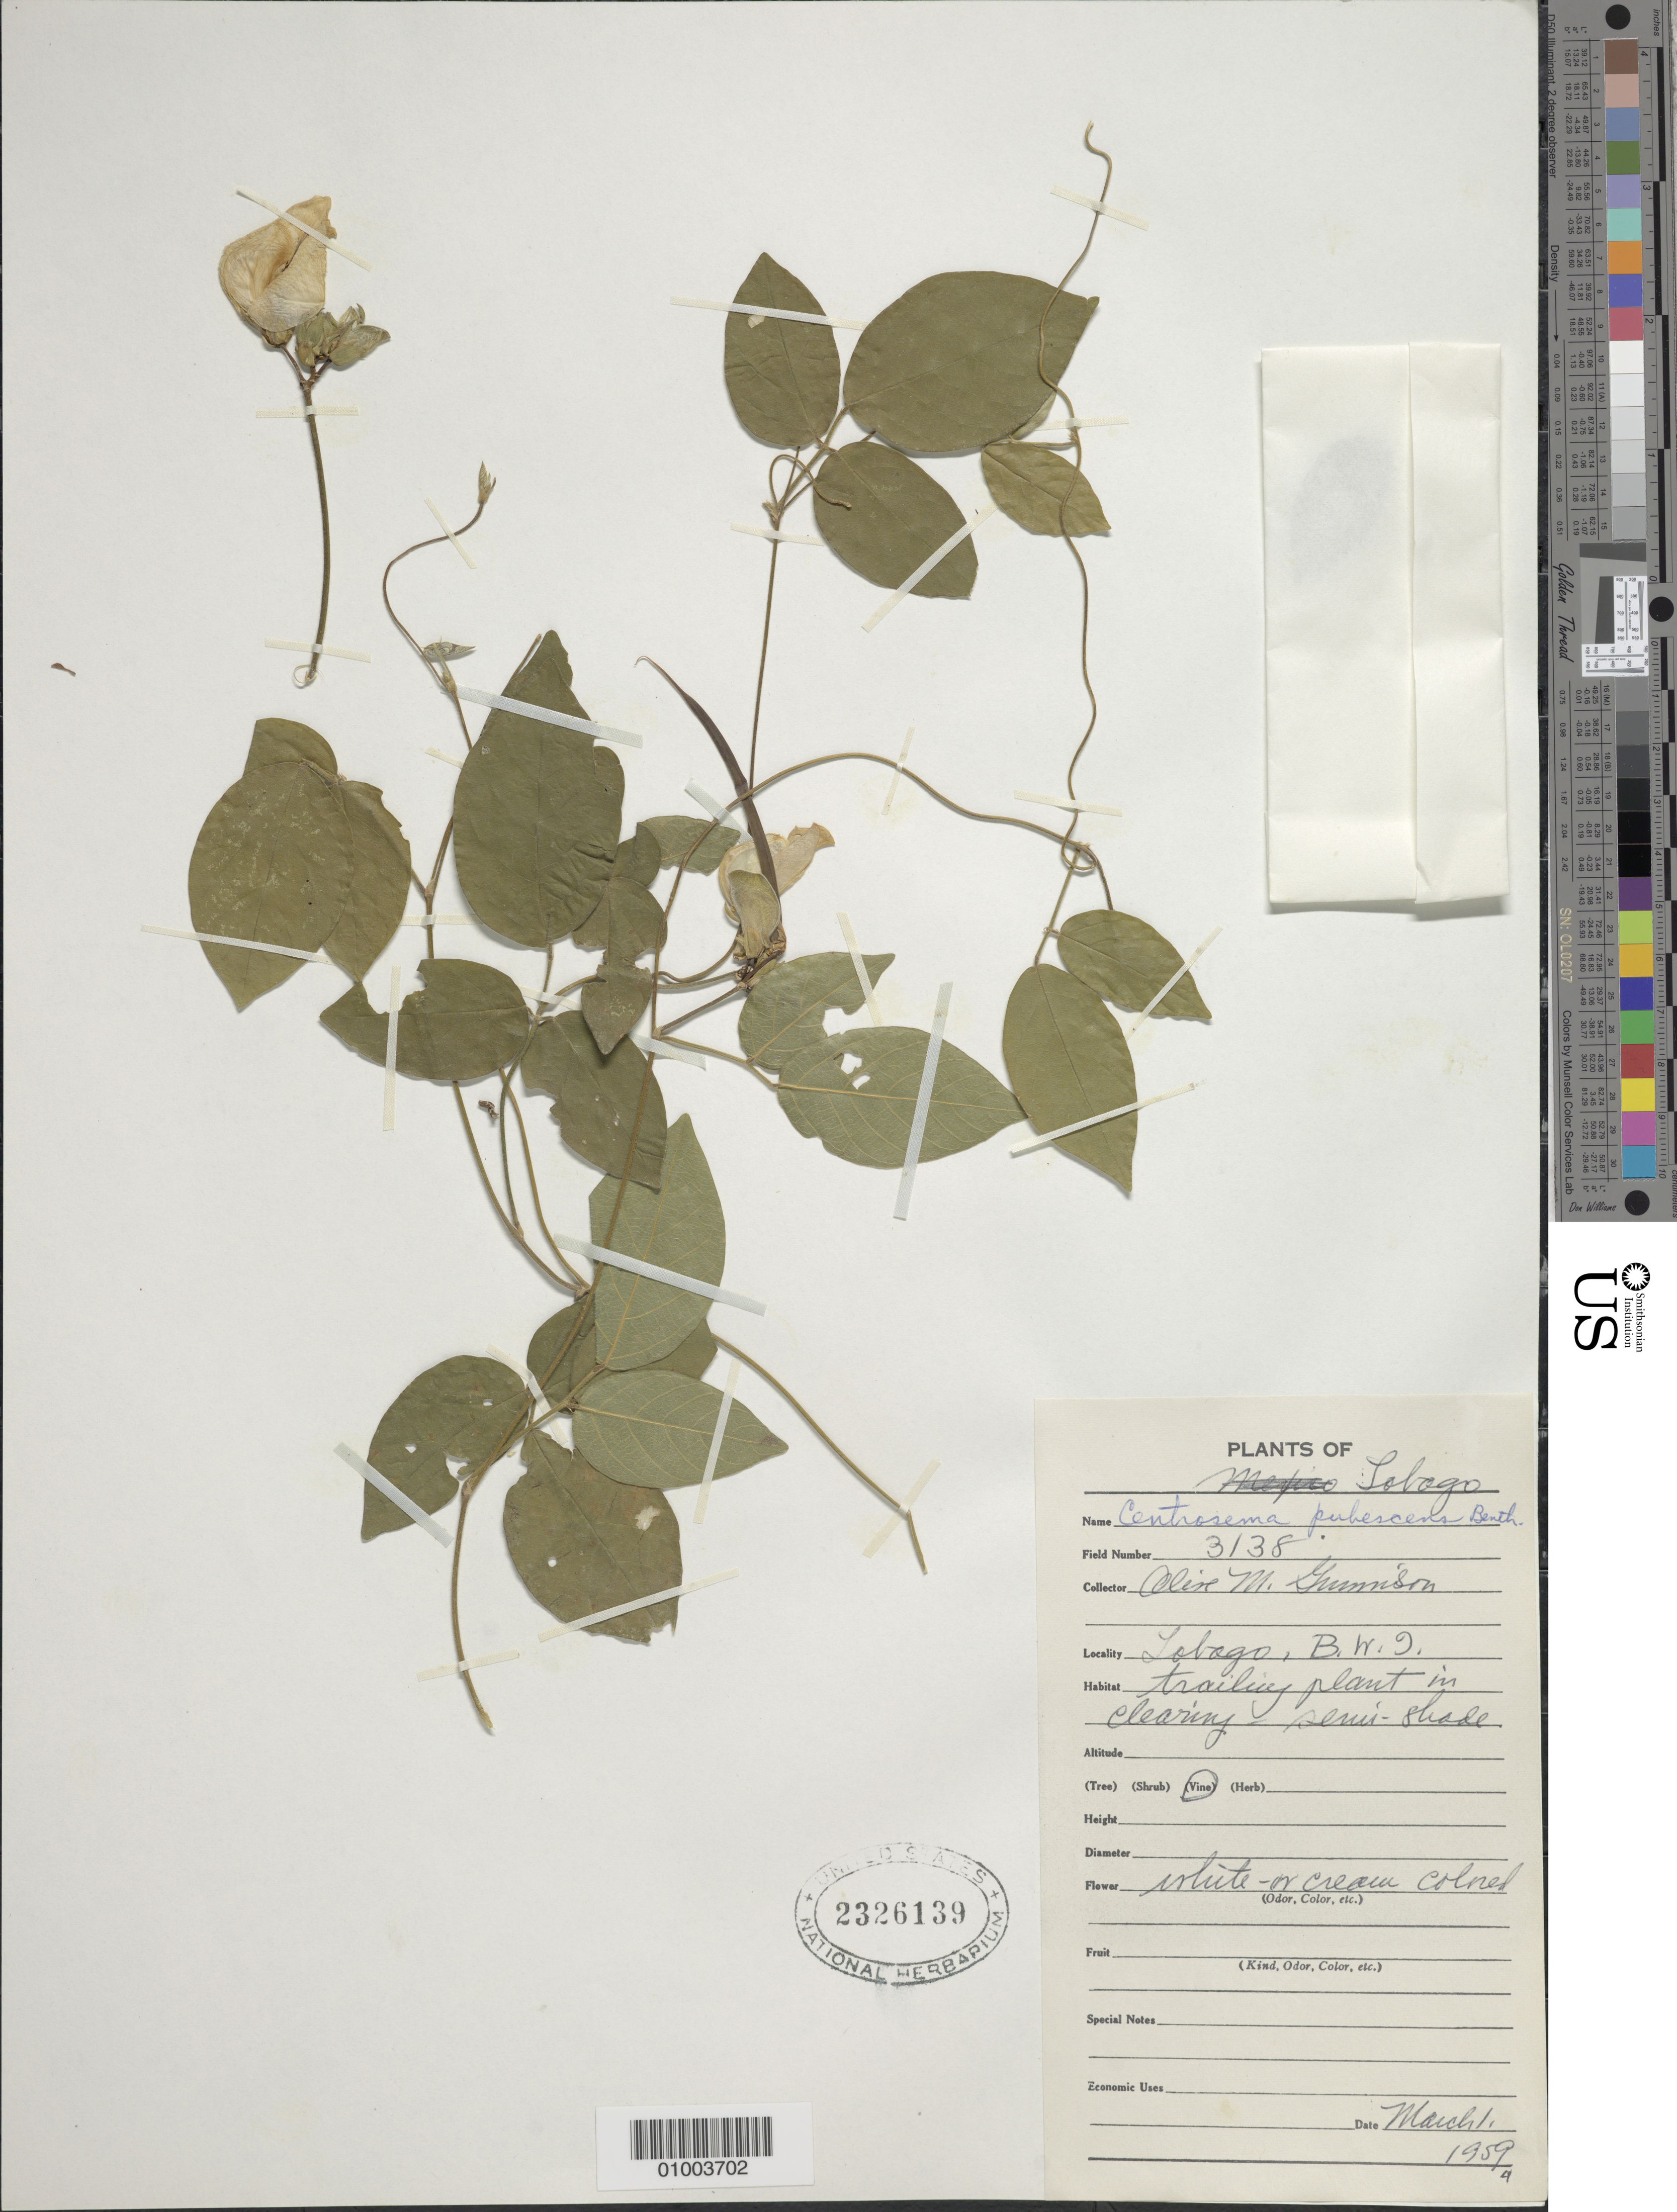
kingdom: Plantae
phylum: Tracheophyta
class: Magnoliopsida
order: Fabales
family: Fabaceae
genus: Centrosema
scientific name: Centrosema pubescens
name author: Benth.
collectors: Gunnison, O. M.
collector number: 3138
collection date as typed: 01 Mar 1959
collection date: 1959-03-01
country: Trinidad and Tobago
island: Tobago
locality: trailing plant in clearing semi-shade.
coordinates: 0 N, 0 E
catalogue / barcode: US 2326139